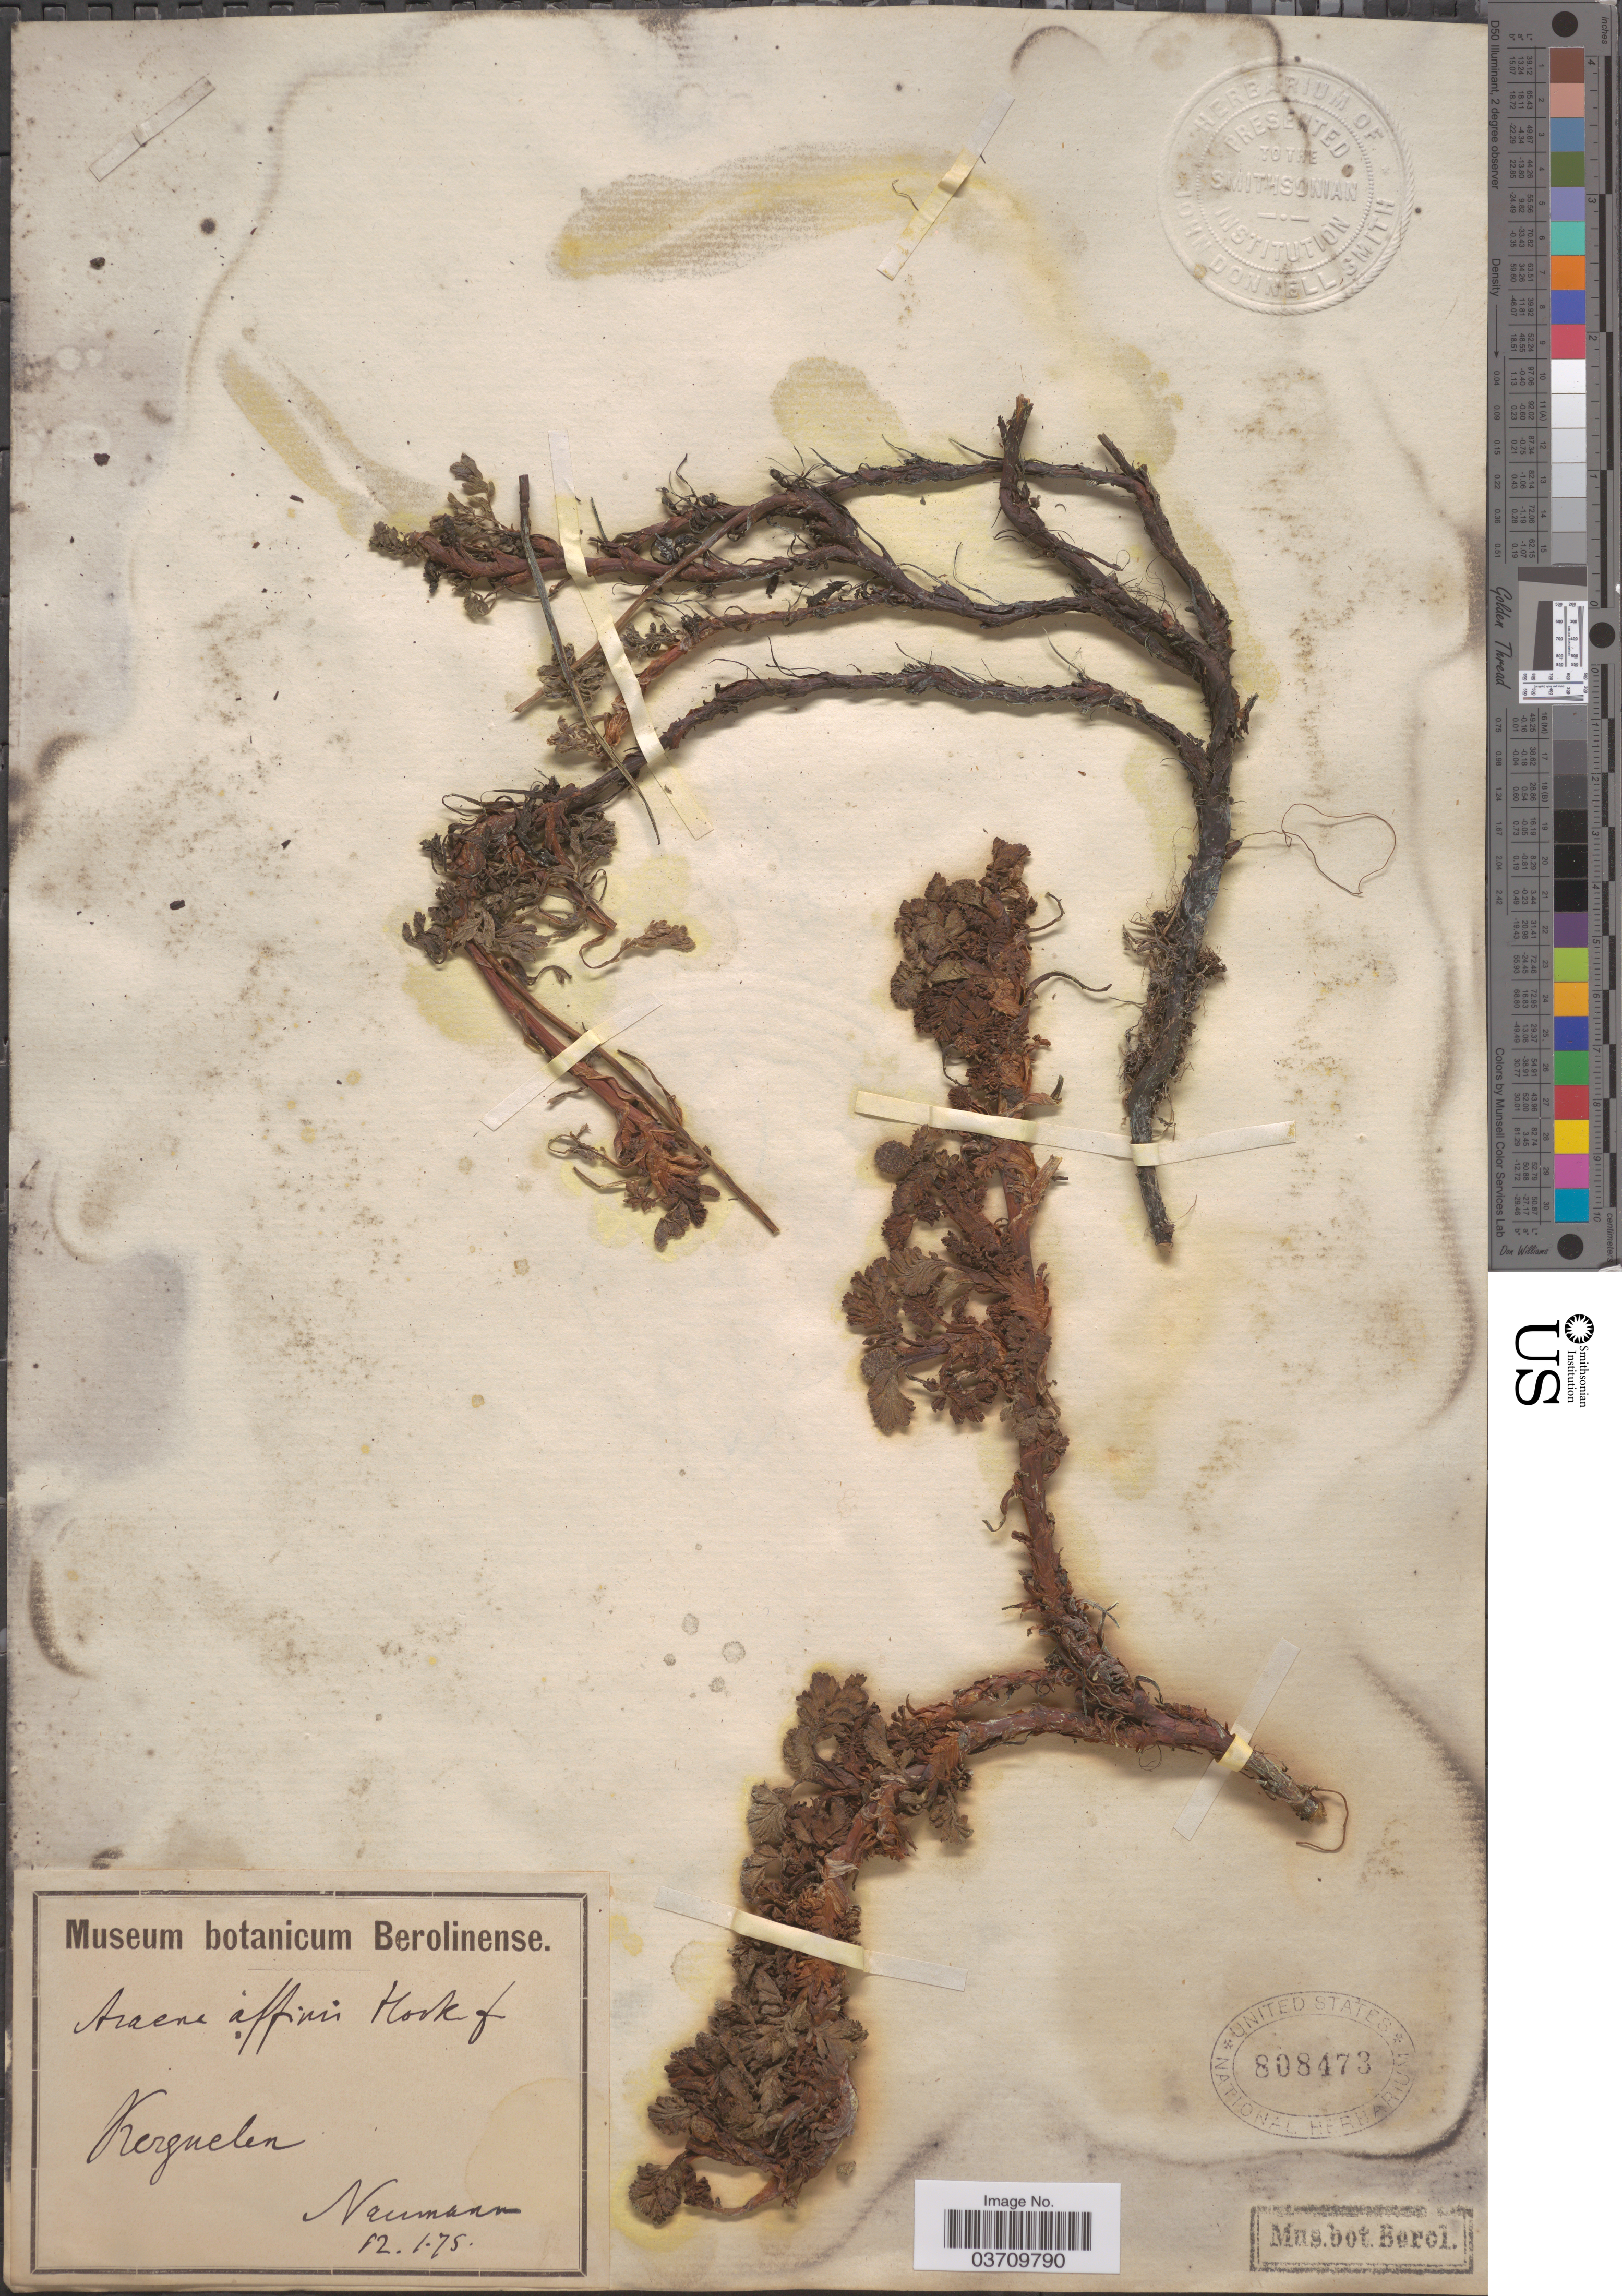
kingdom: Plantae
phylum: Tracheophyta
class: Magnoliopsida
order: Rosales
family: Rosaceae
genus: Acaena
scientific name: Acaena affinis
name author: Hook. f.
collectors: Neumann, --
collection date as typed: Transcribed d/m/y: 12/1/75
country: French Southern Territories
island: Kerguelen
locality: Kerguelen.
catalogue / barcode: US 808473